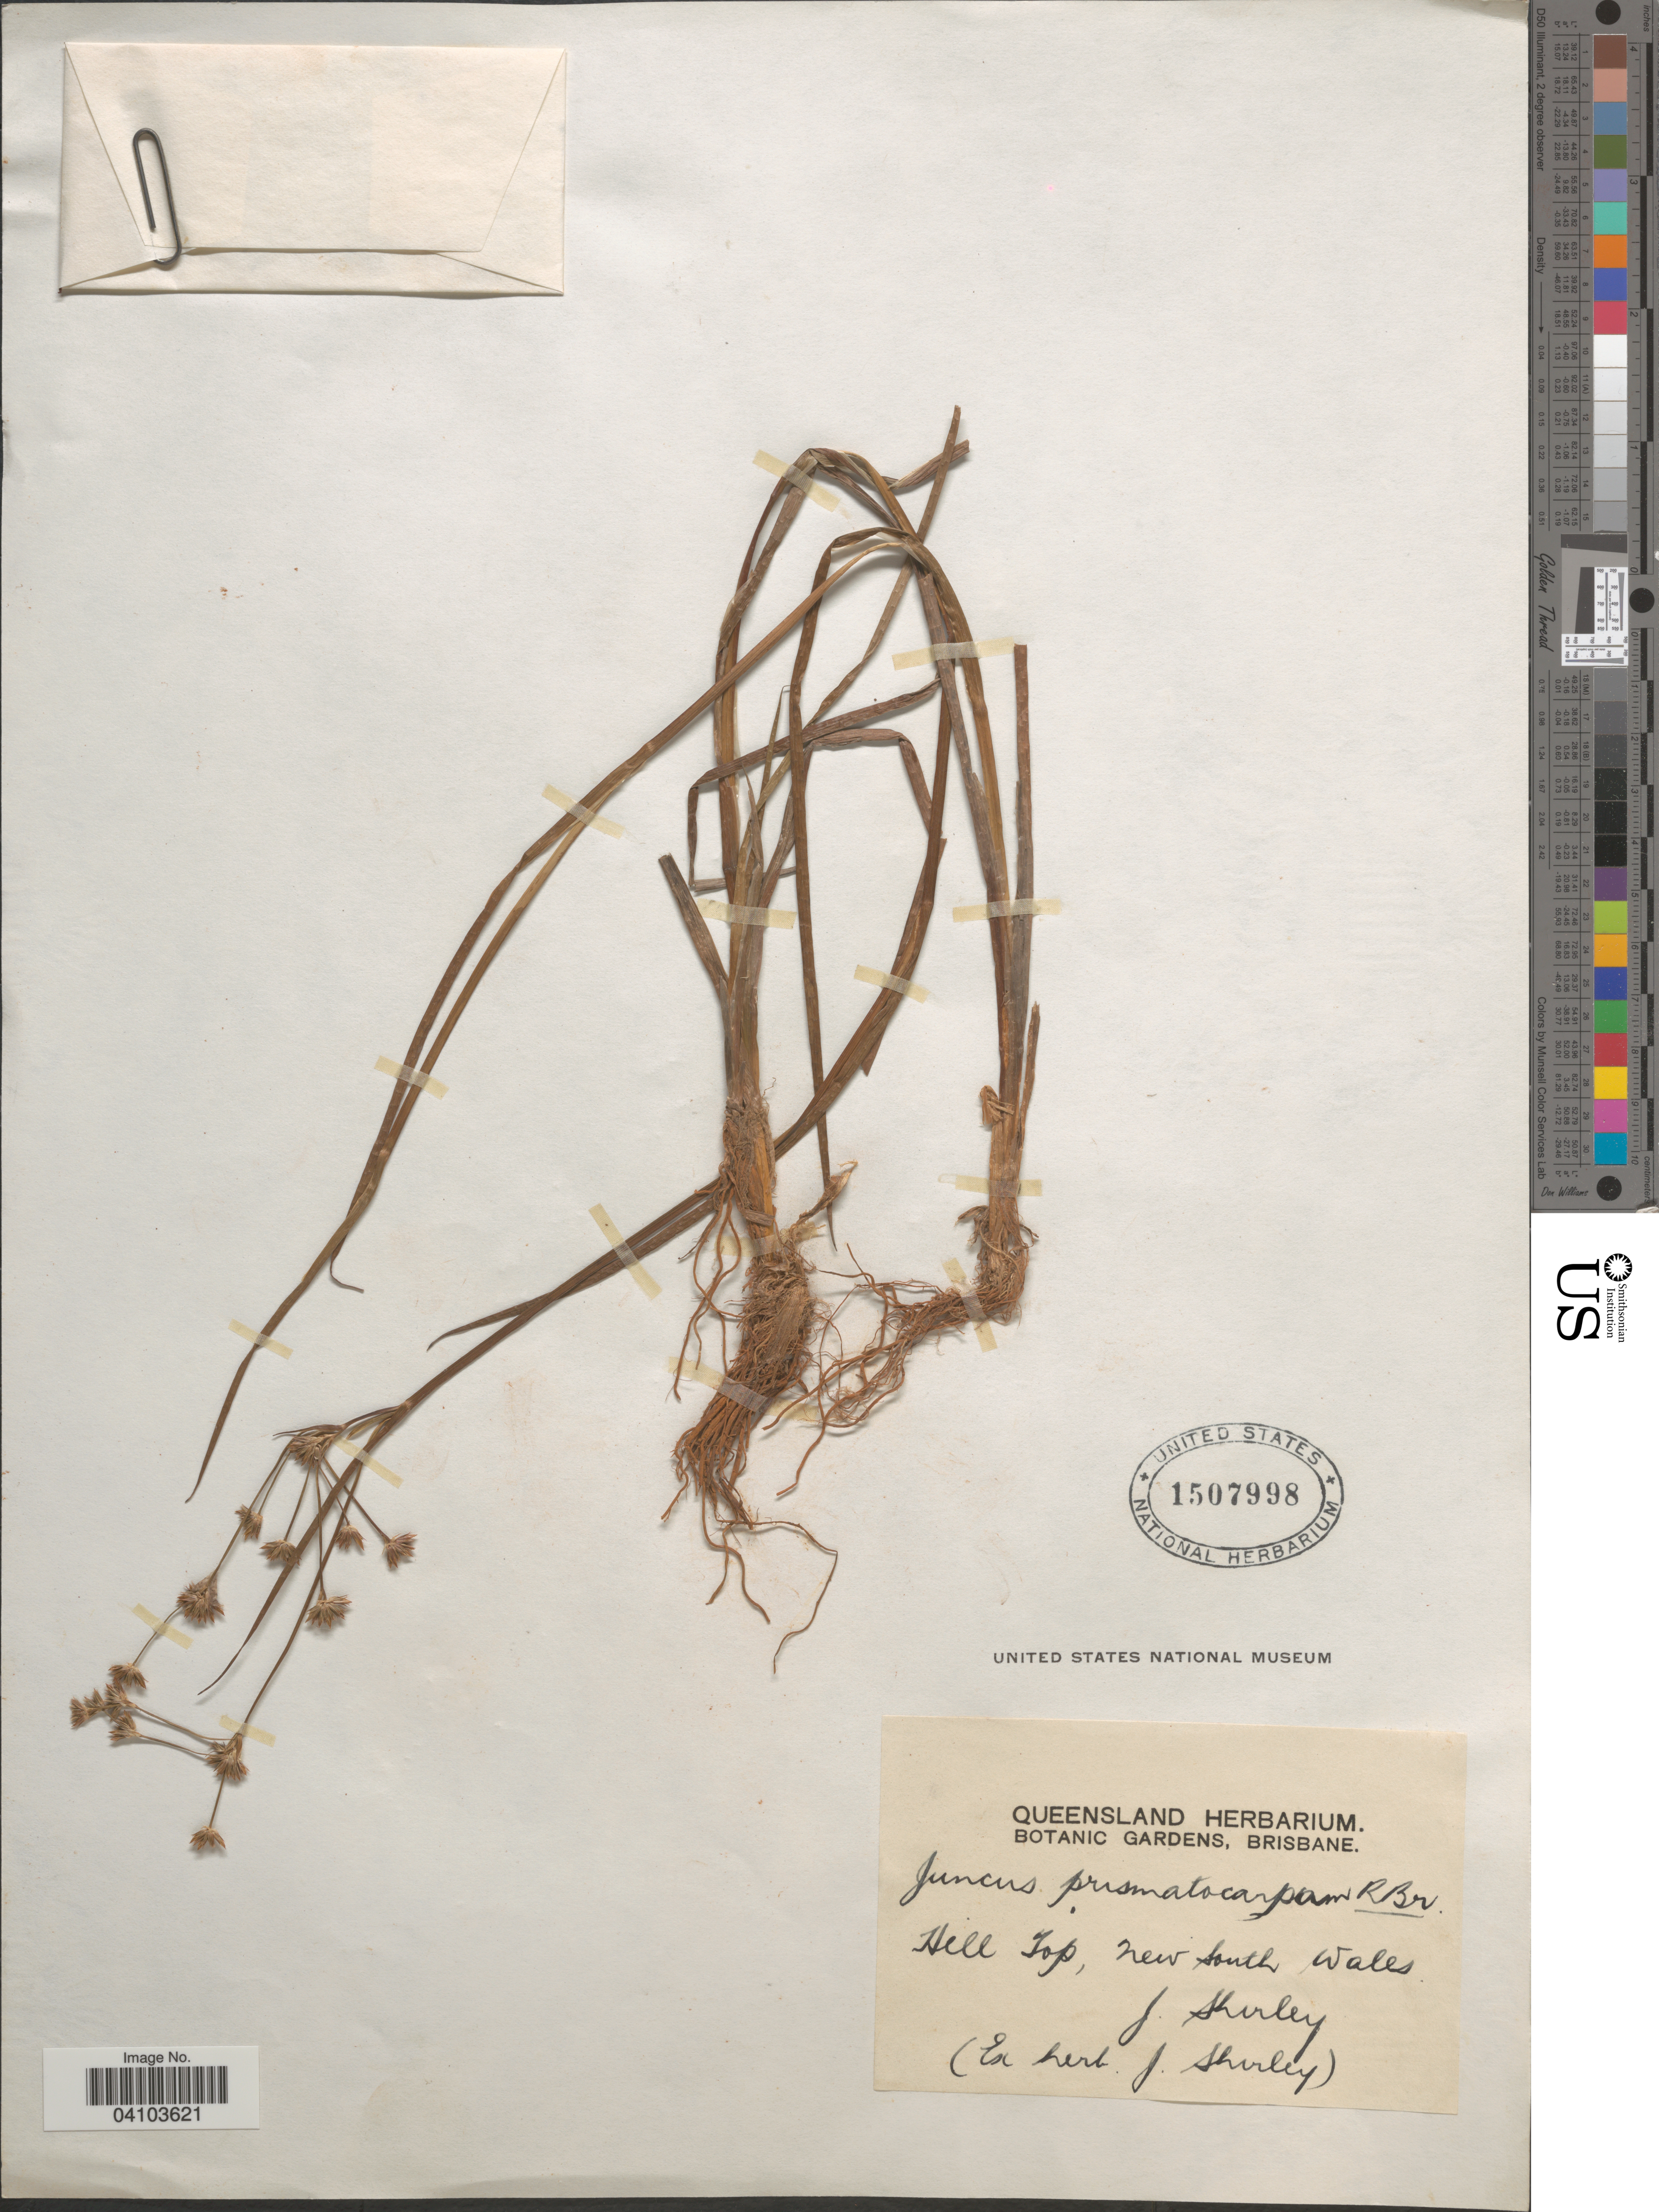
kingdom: Plantae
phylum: Tracheophyta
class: Liliopsida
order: Poales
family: Juncaceae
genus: Juncus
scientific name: Juncus prismatocarpus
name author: R. Br.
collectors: J. Shirley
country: Australia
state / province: New South Wales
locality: Hill Top.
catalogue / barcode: US 1507998